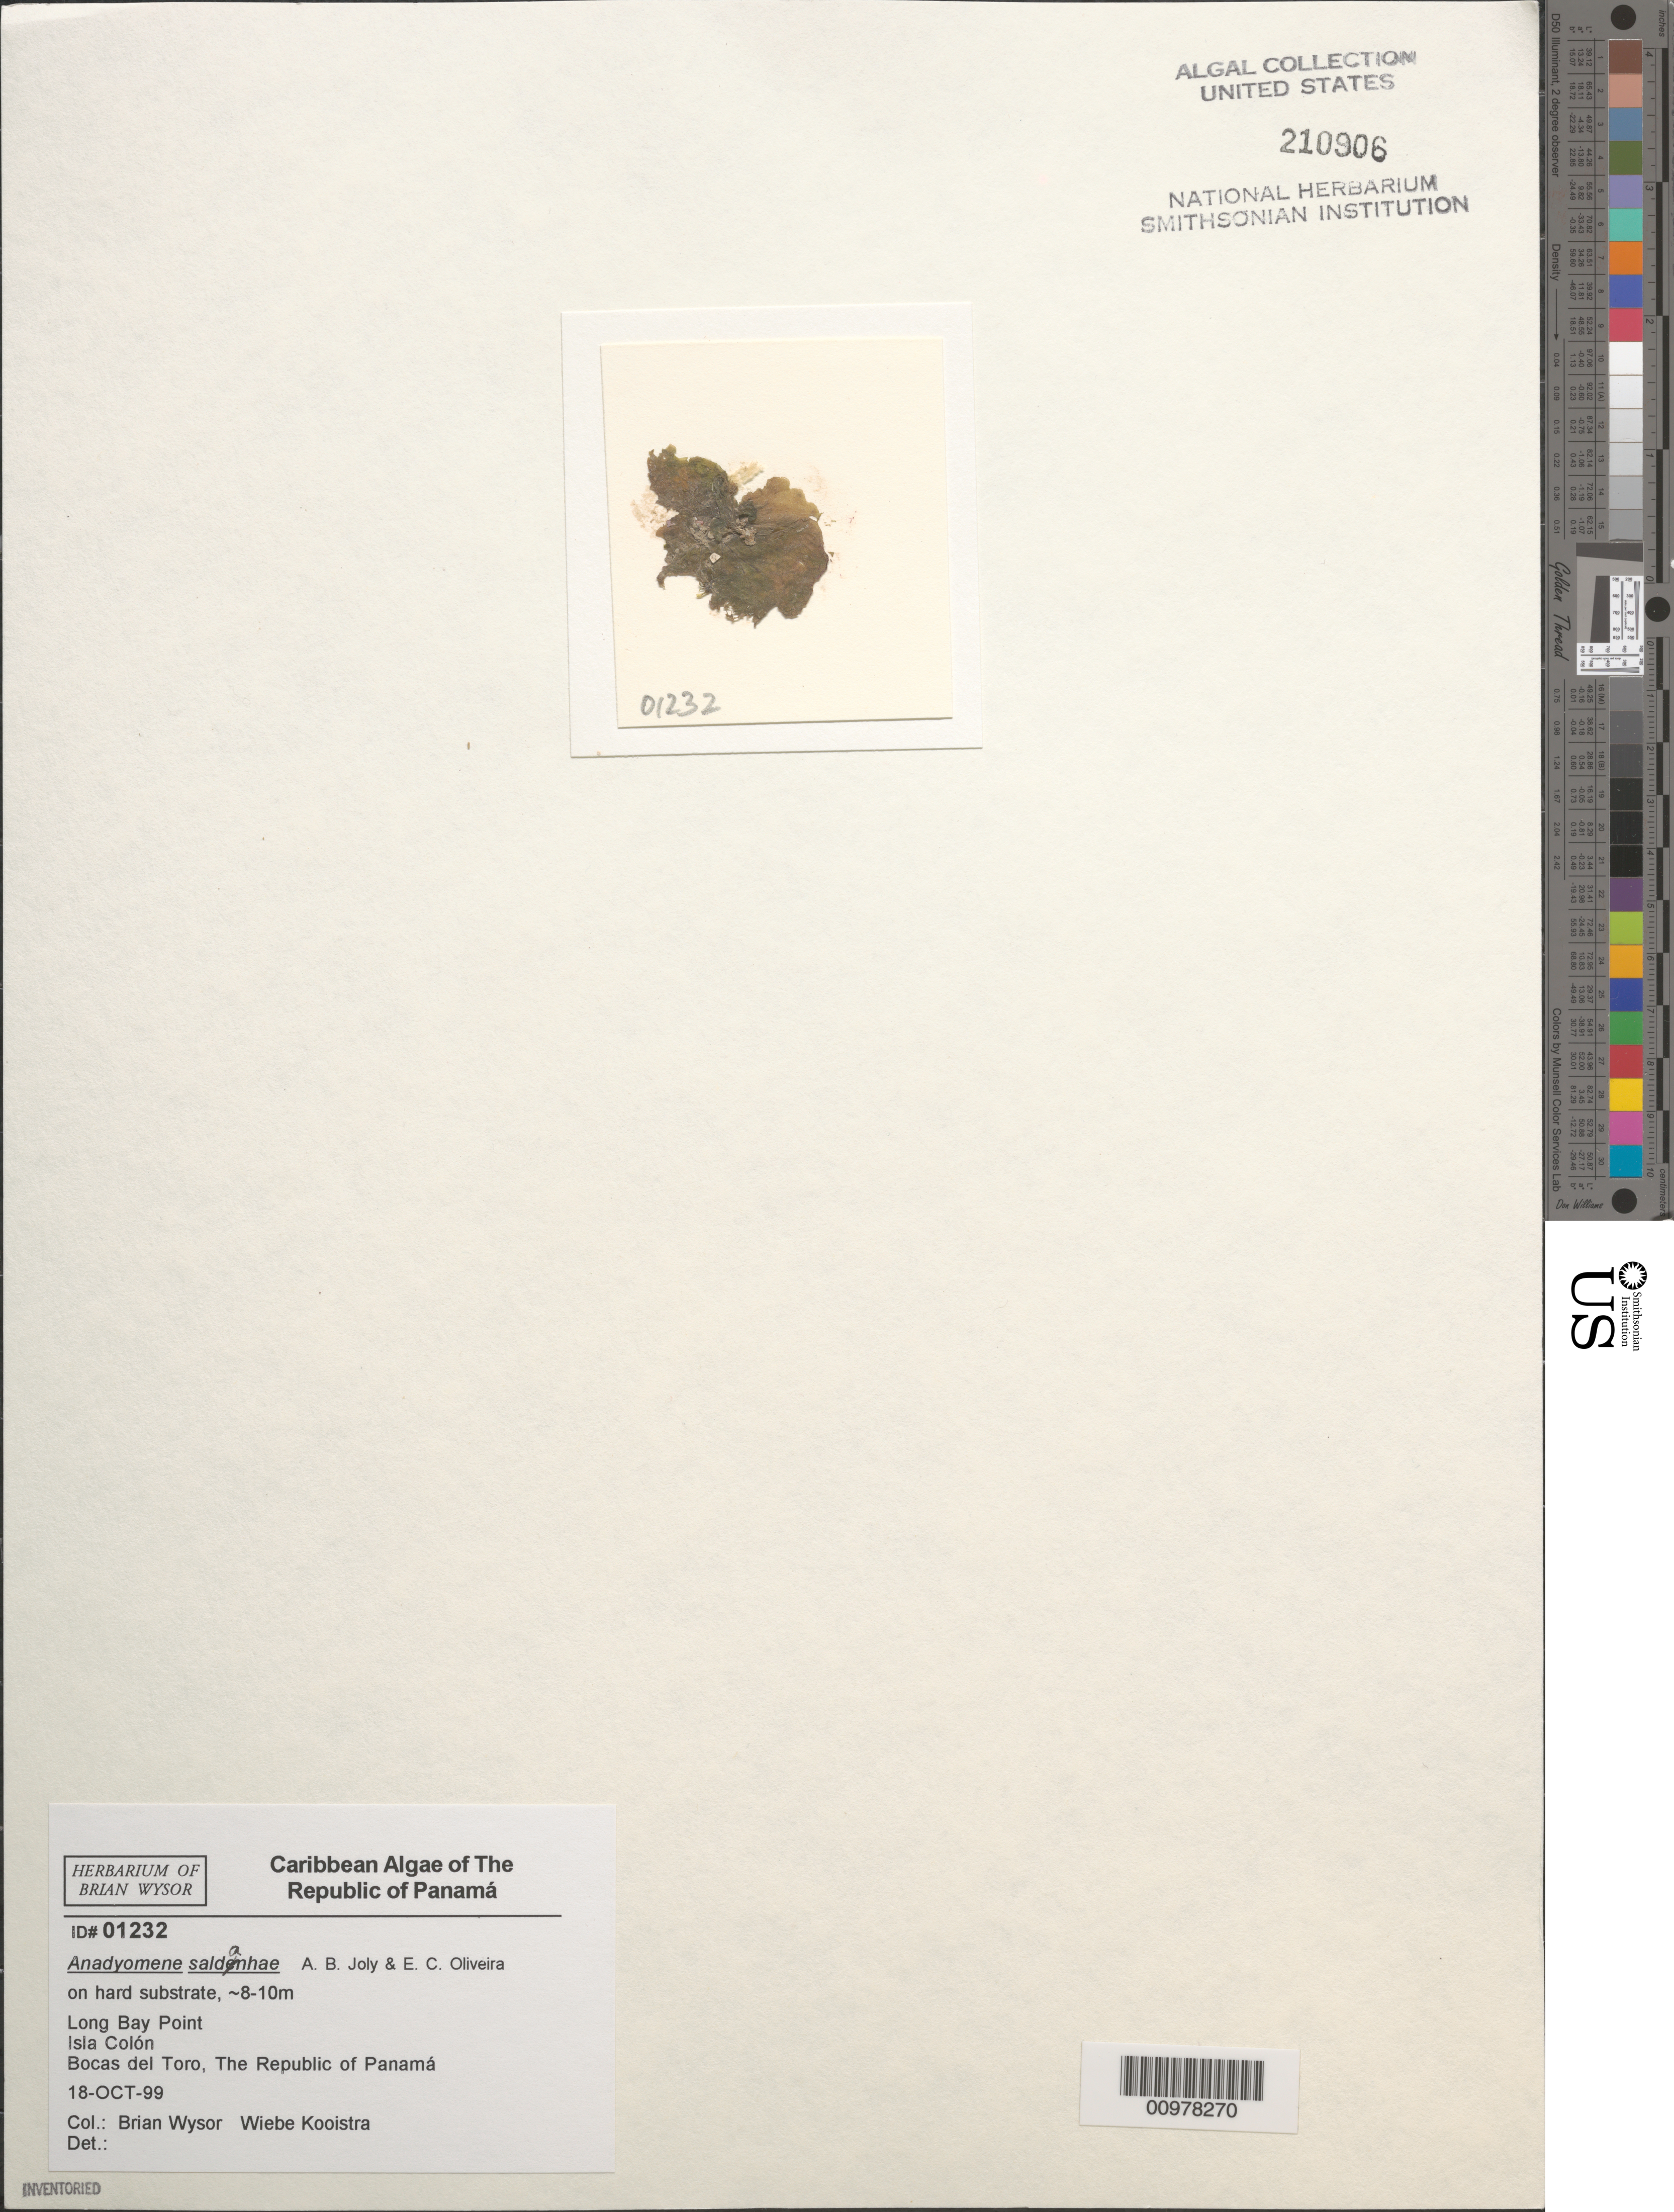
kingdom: Plantae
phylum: Chlorophyta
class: Ulvophyceae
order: Cladophorales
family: Anadyomenaceae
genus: Anadyomene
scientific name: Anadyomene saldanhae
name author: A.B. Joly & E.C. Oliveira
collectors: B. Wysor & W. Kooistra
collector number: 01232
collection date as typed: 18 Oct 1999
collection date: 1999-10-18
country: Panama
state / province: Bocas del Toro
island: Colón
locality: Long Bay Point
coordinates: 9 24' 00" N, 82 13' 39" W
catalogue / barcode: US 210906